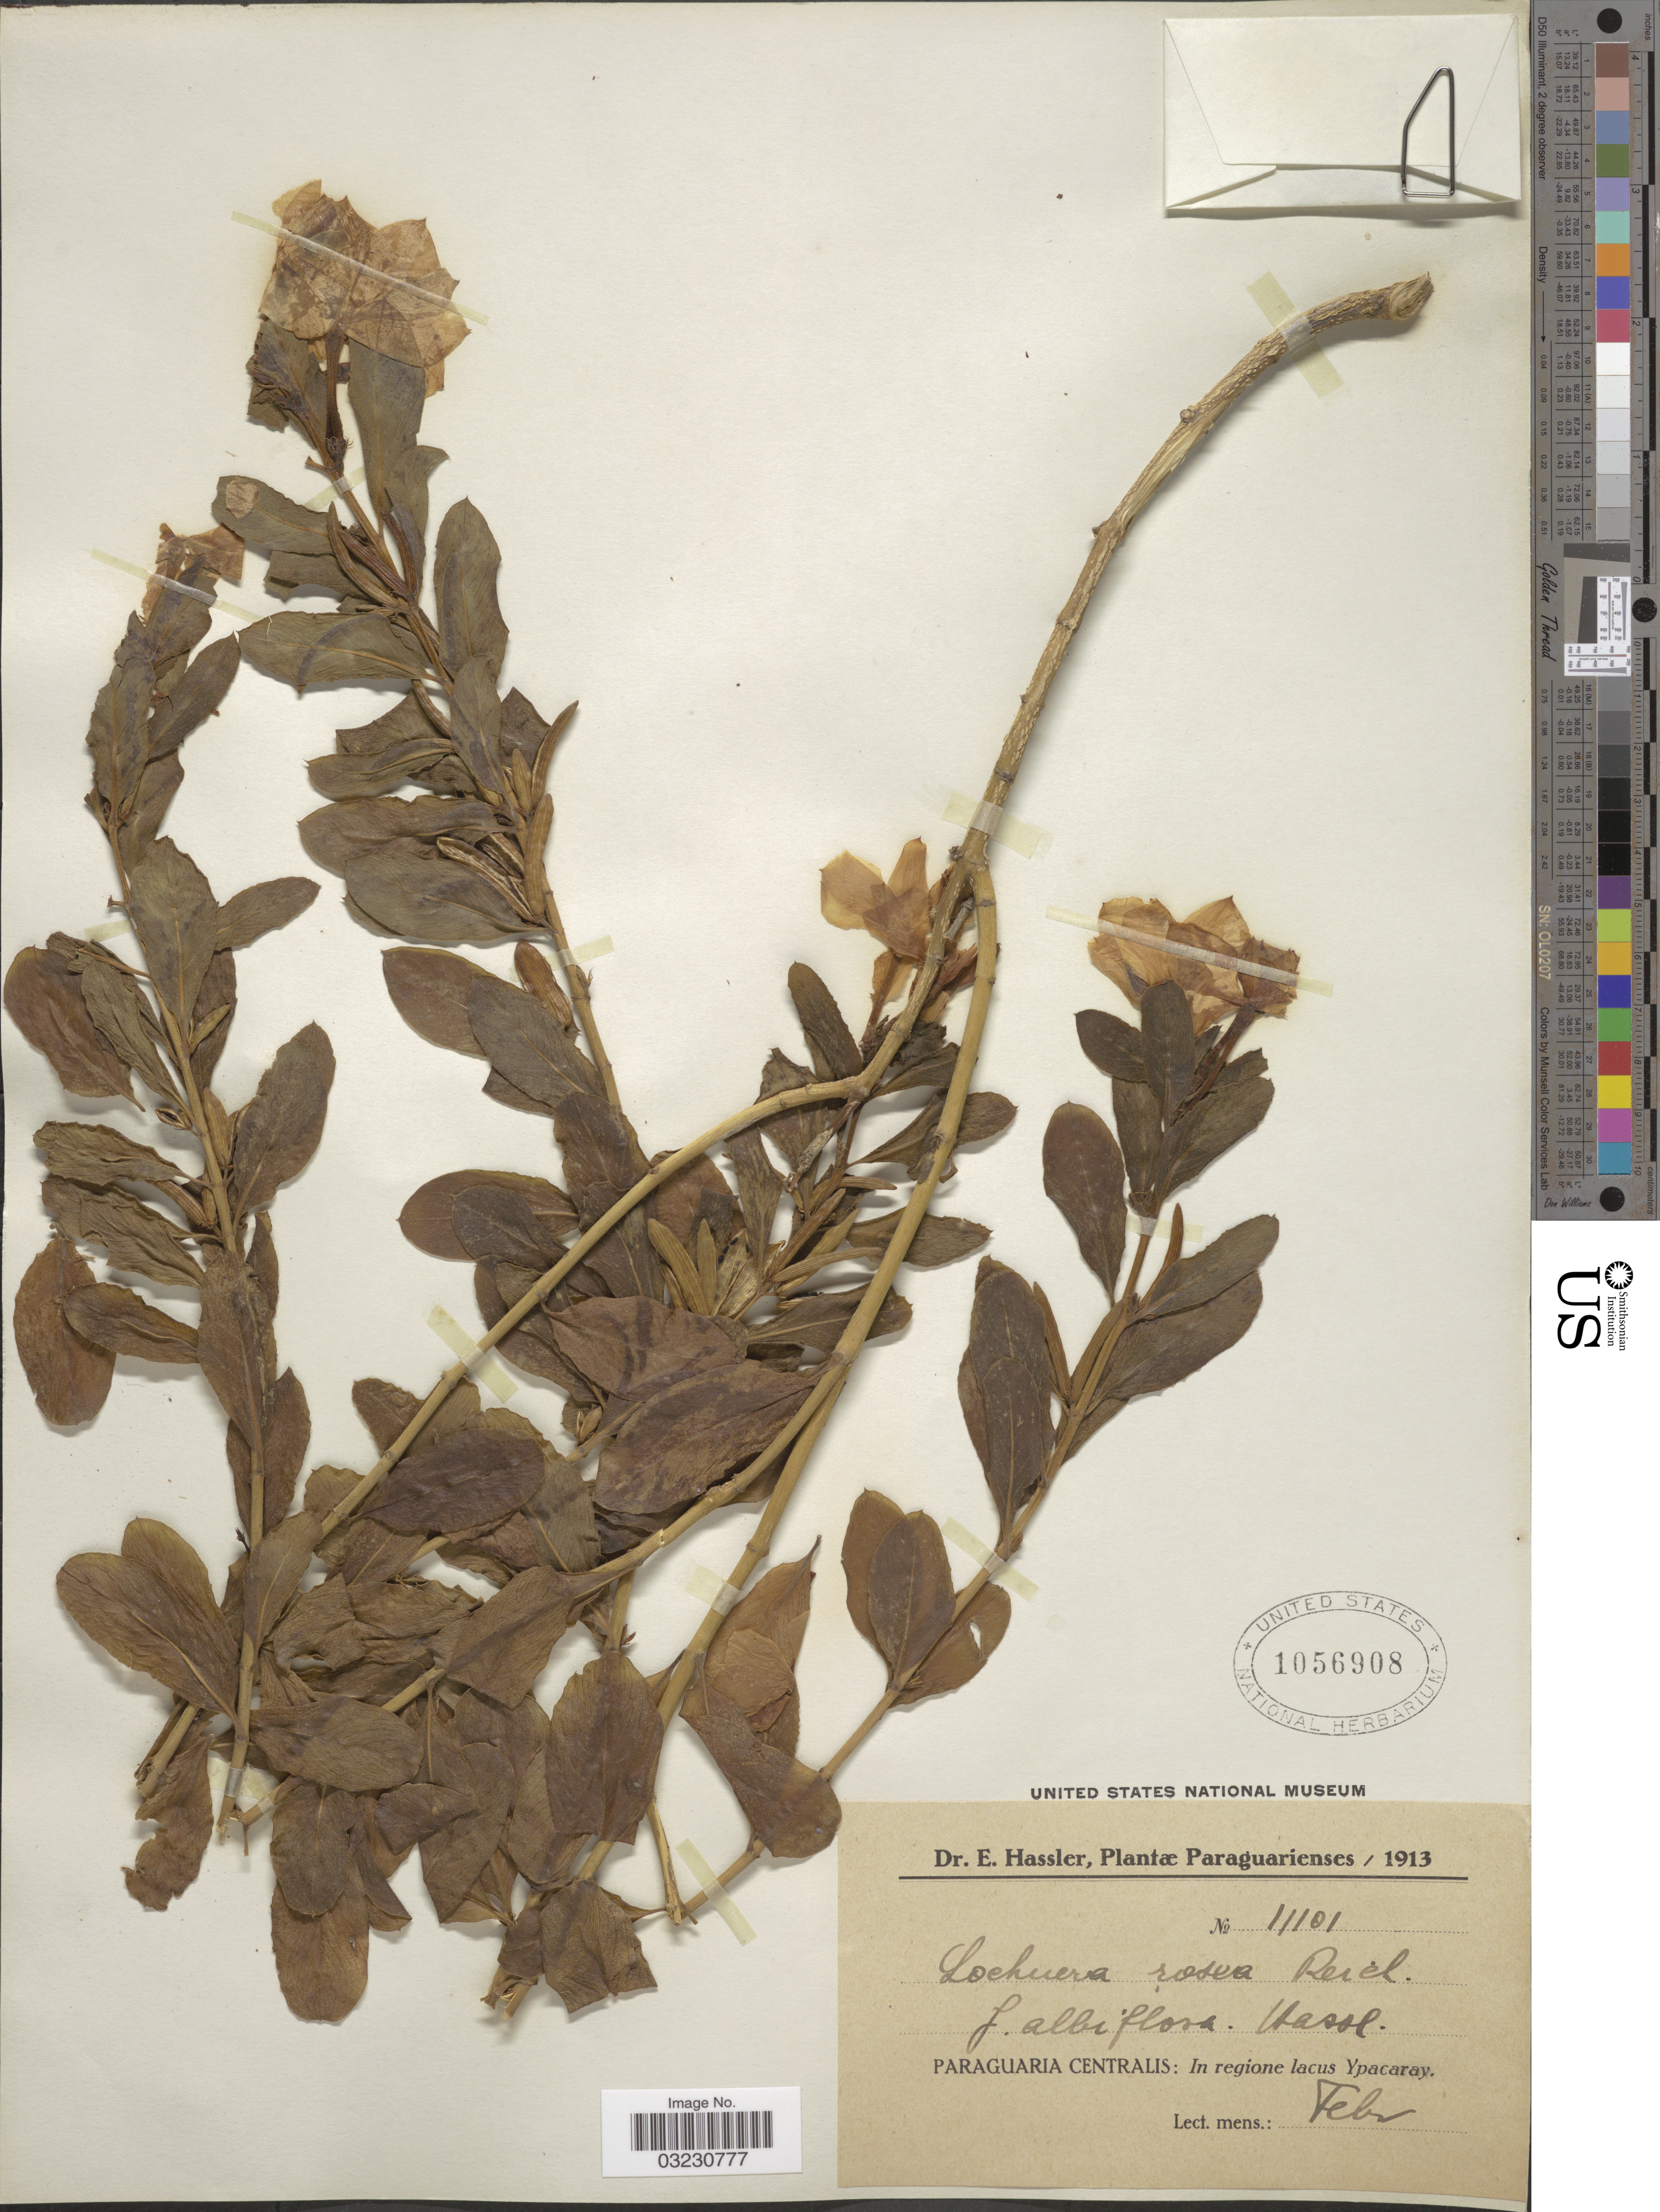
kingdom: Plantae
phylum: Tracheophyta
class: Magnoliopsida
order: Gentianales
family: Apocynaceae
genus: Catharanthus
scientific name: Catharanthus roseus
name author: (L.) G. Don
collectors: E. Hassler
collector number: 11101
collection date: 1913-02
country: Paraguay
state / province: Paraguari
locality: Paraguaria Centralis: In regione lacus Ypacaray.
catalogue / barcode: US 1056908